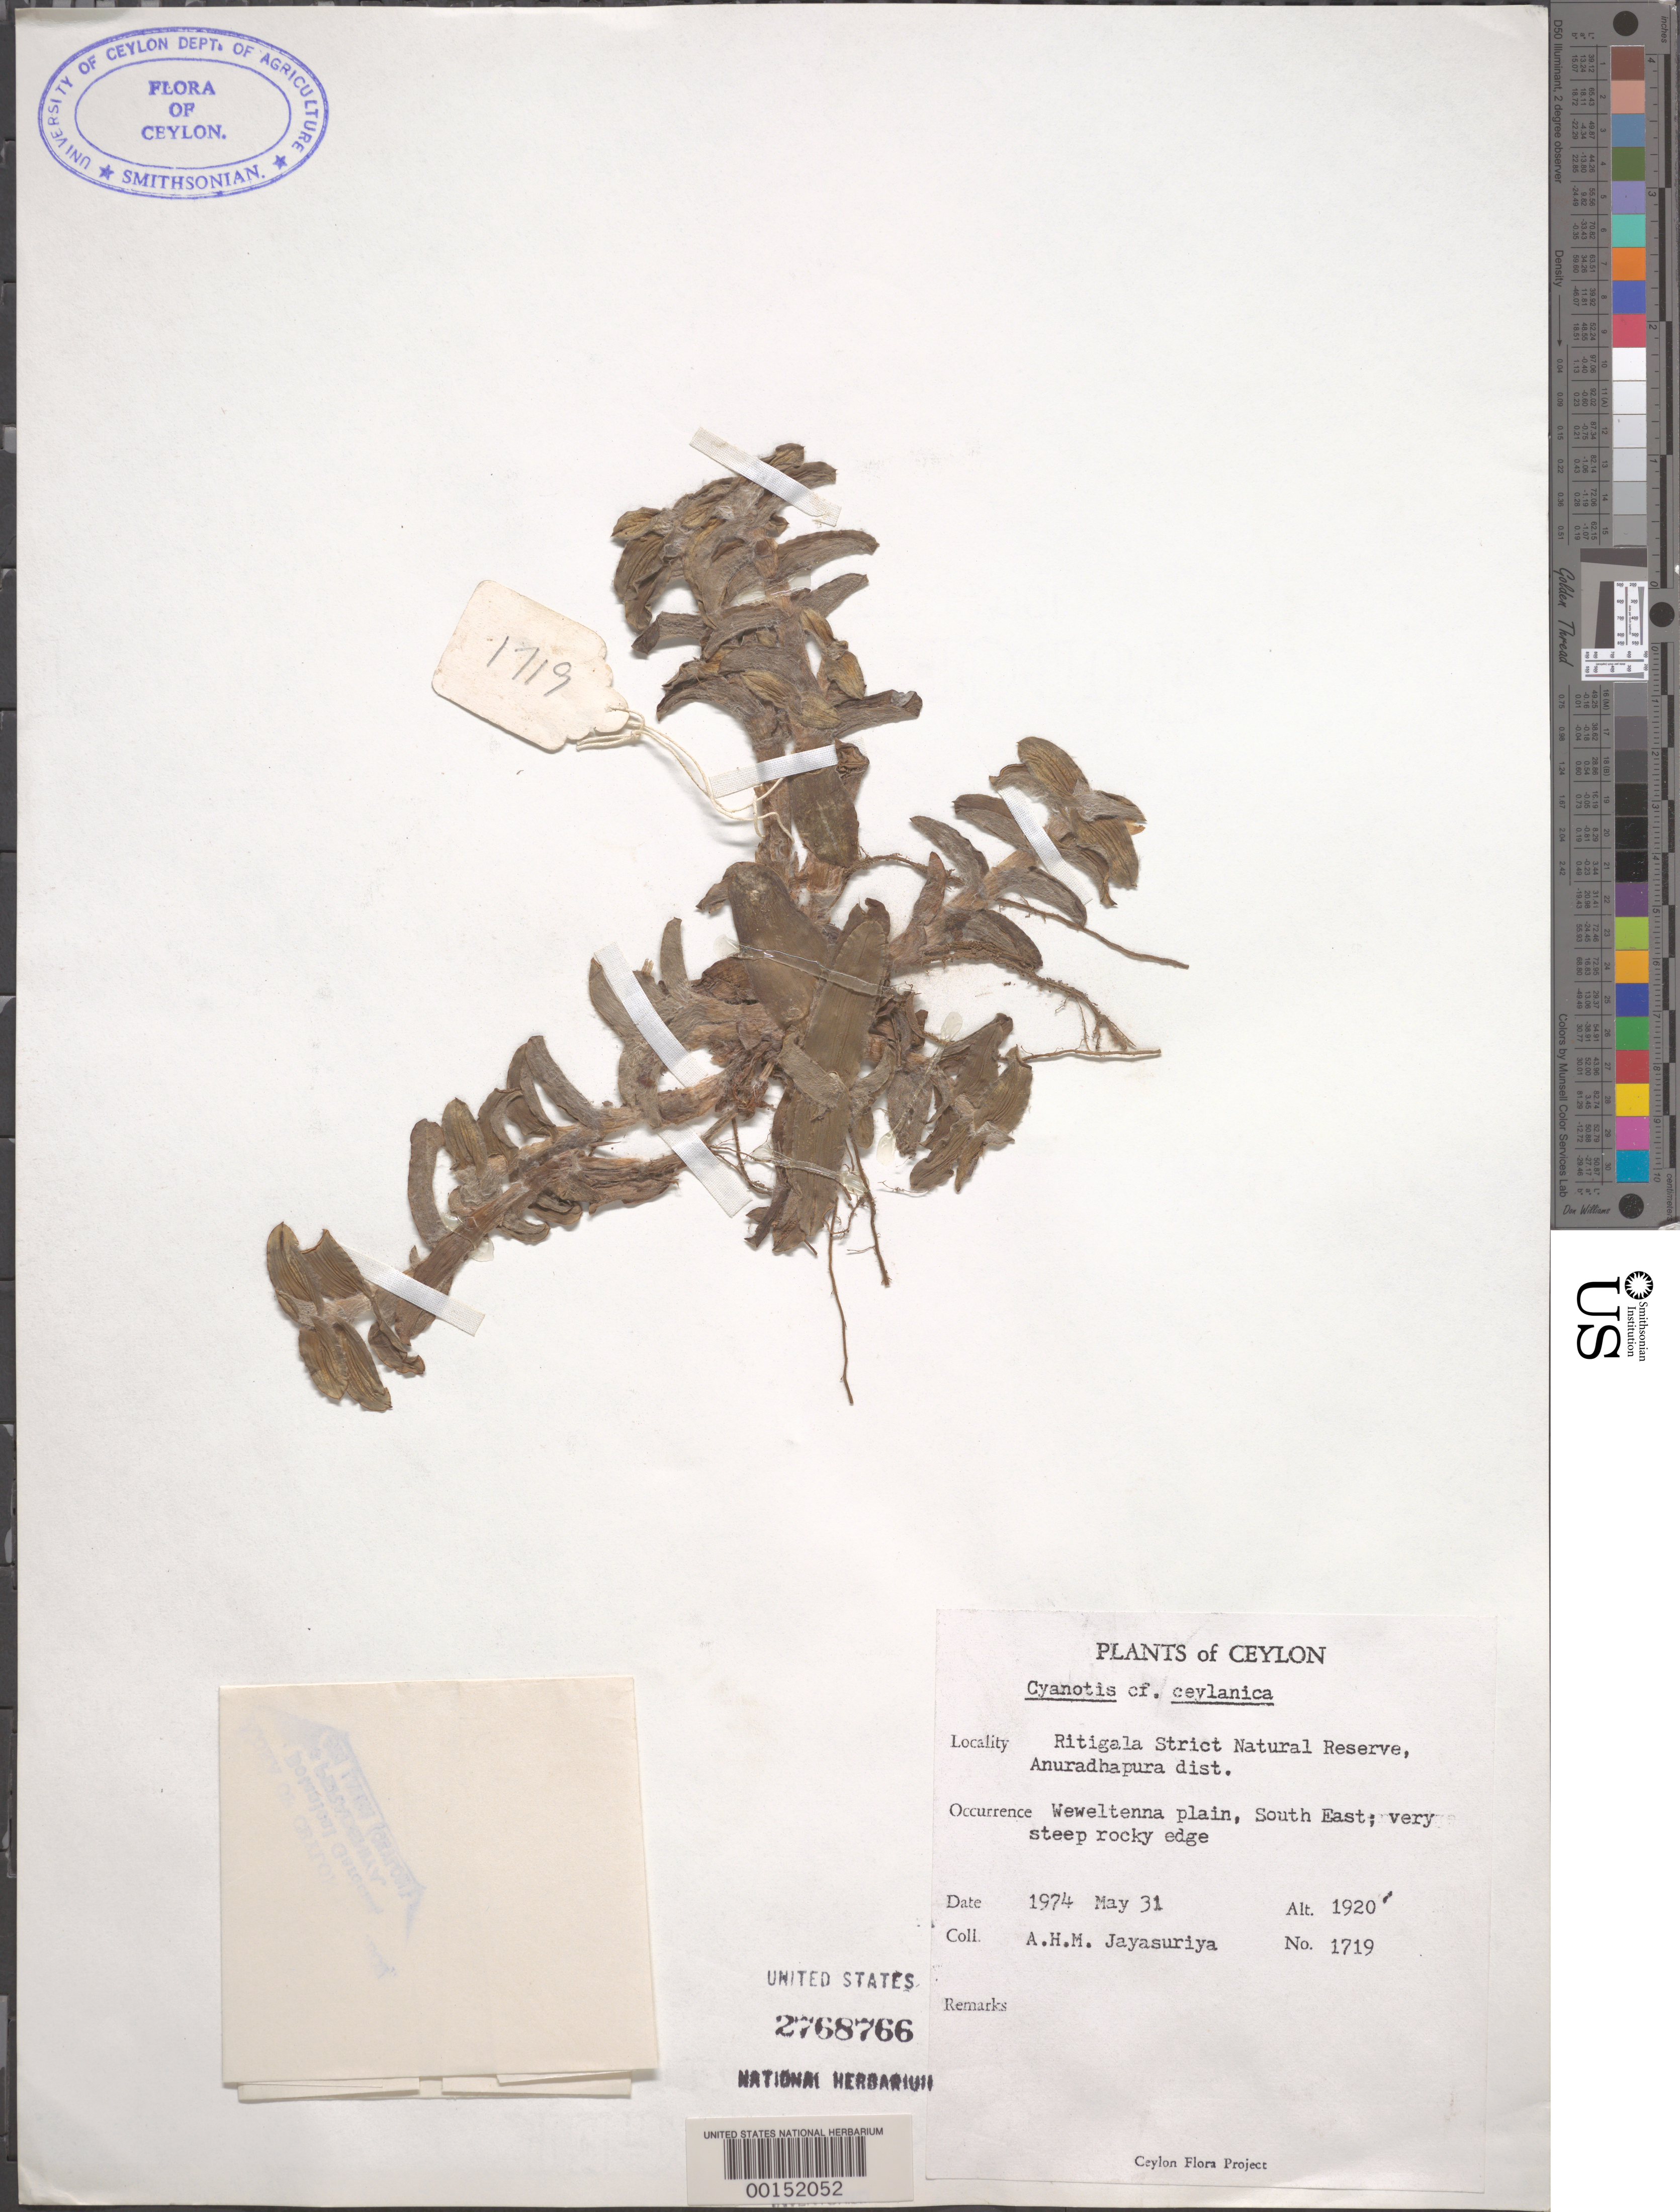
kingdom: Plantae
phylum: Tracheophyta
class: Liliopsida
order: Commelinales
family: Commelinaceae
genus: Cyanotis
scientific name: Cyanotis sp.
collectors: A. H. Jayasuriya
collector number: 1719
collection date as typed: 31 May 1974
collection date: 1974-05-31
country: Sri Lanka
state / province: North Central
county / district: Anuradhapura Dist.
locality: Weweltenna plain, south east; ritigala strict natural reserve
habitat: Steep, rocky edge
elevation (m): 586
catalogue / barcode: US 2768766